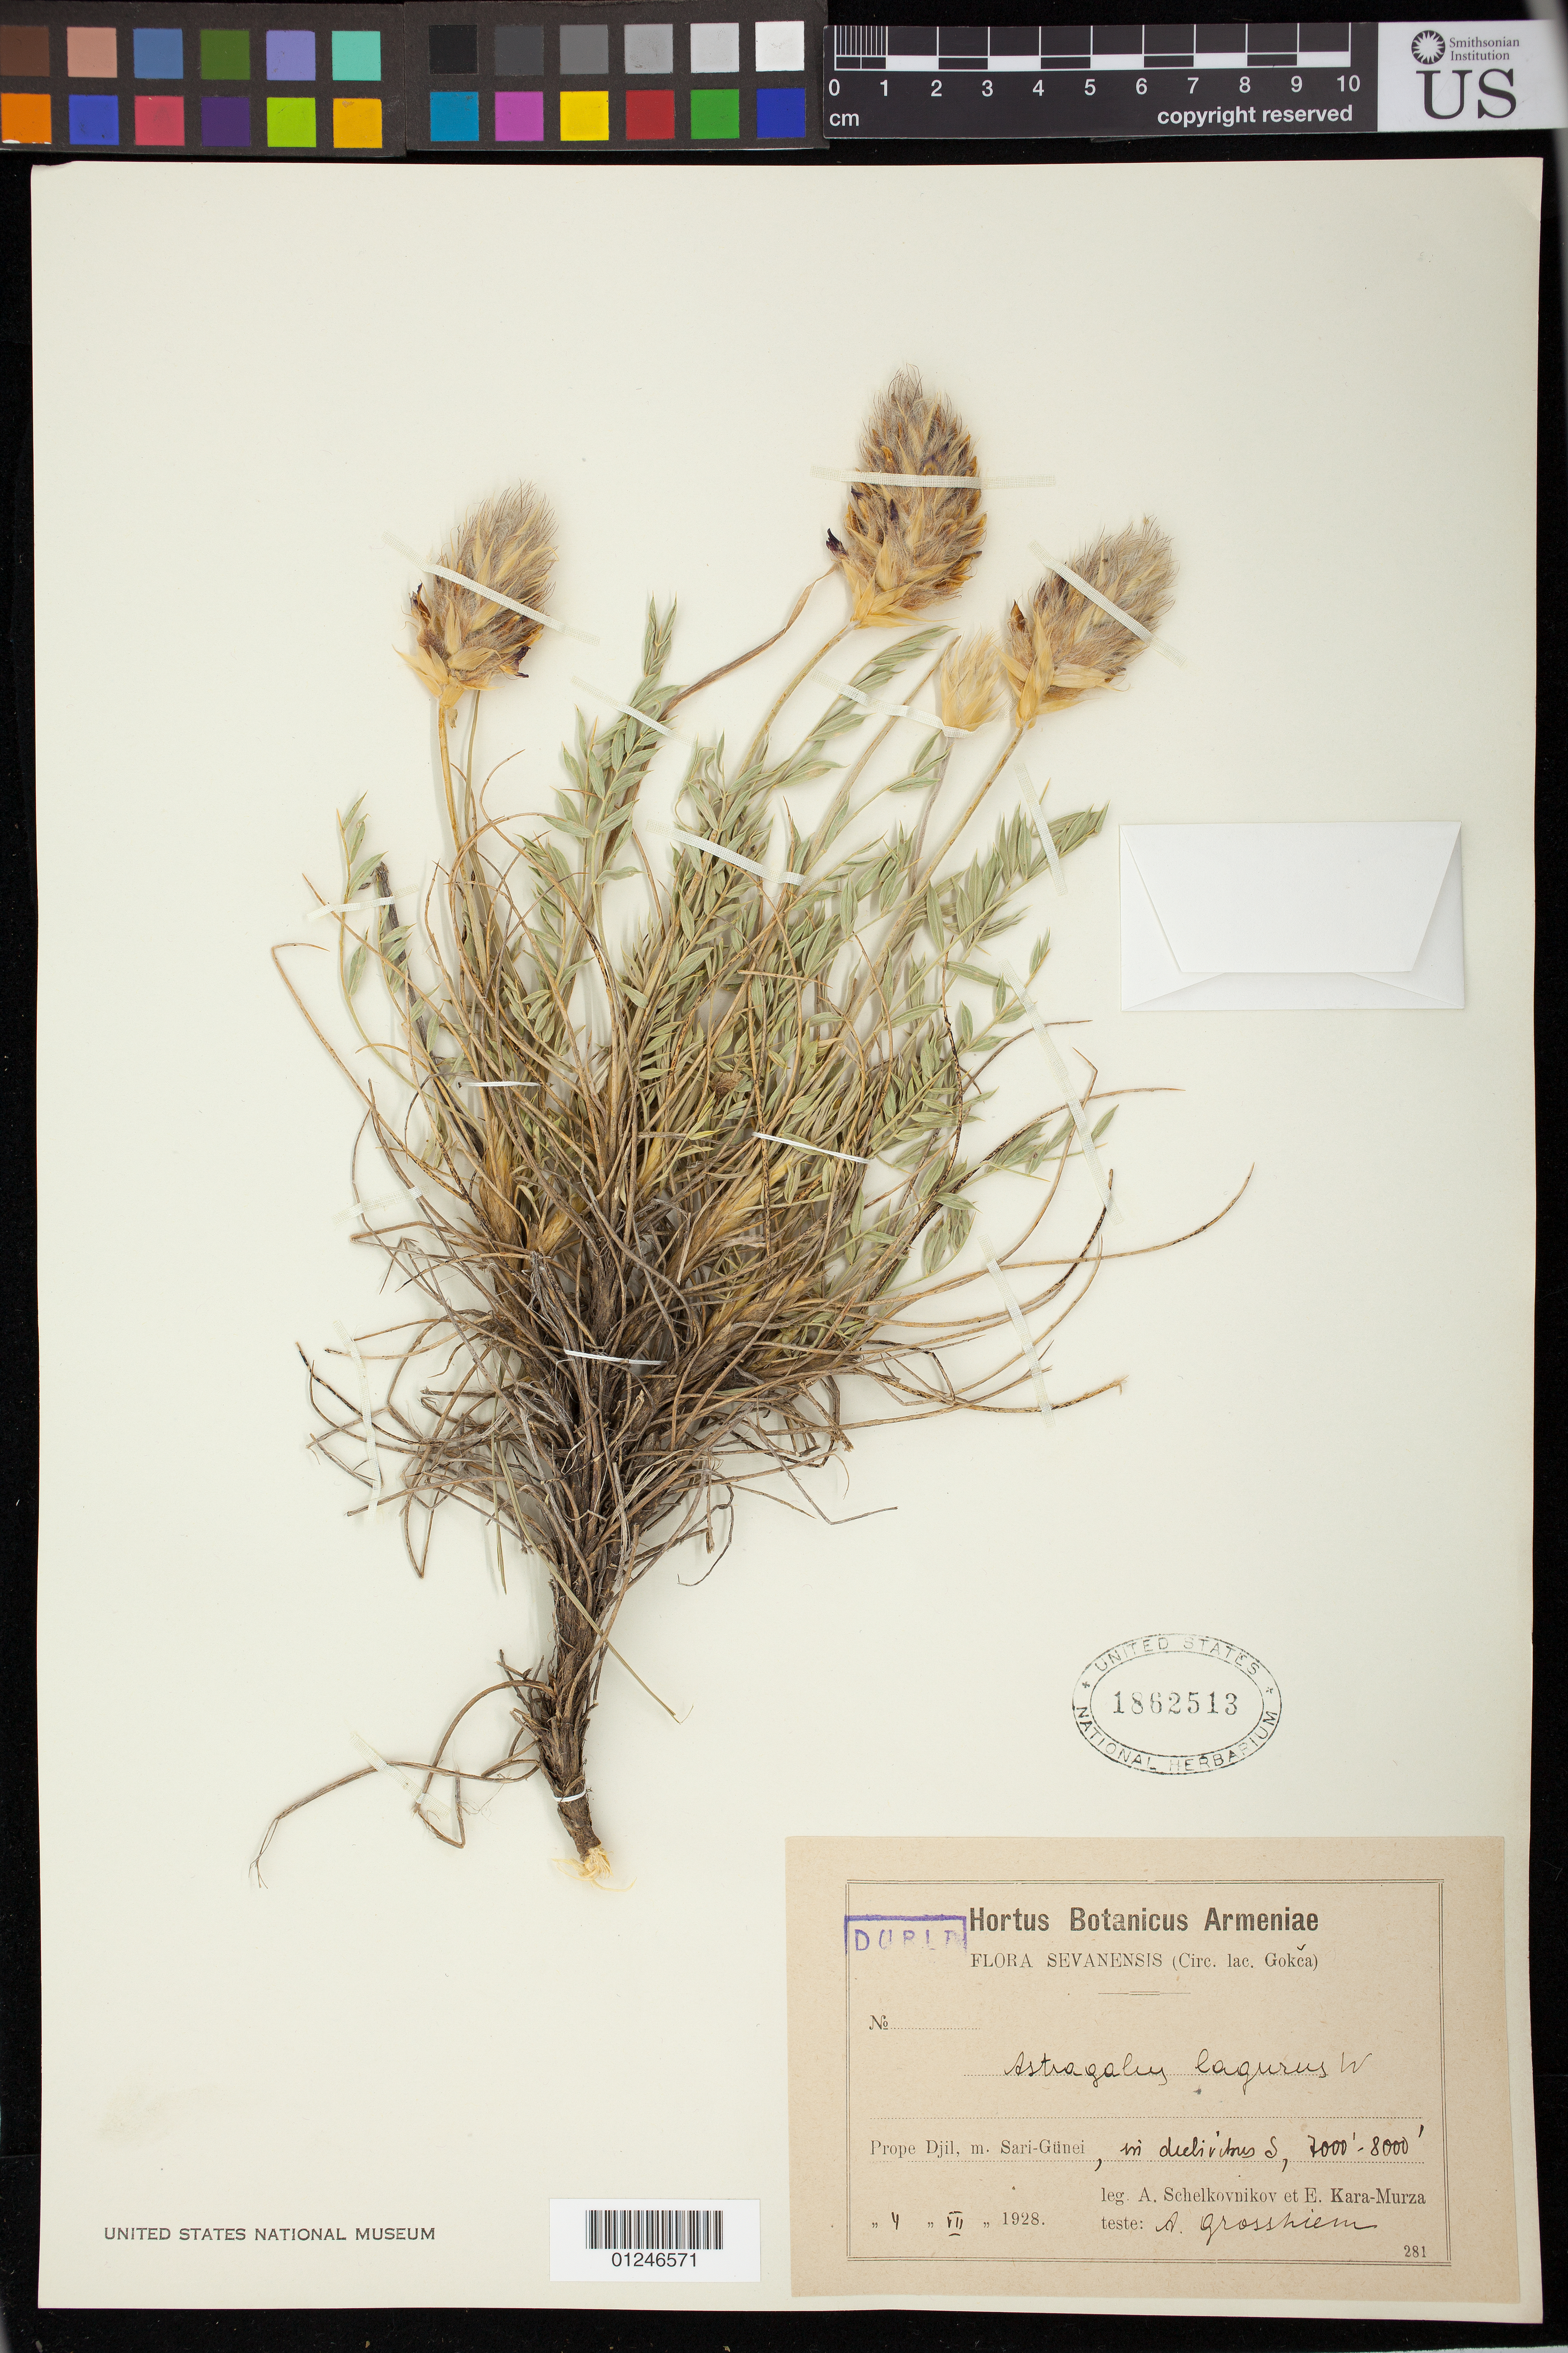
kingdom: Plantae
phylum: Tracheophyta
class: Magnoliopsida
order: Fabales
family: Fabaceae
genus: Astragalus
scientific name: Astragalus lagurus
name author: Willd.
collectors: A. B. Schelkovnikov & E. Kara-Murza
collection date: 1928-07-04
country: Armenia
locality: Prope Djil, m. Sari-Gunei,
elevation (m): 7000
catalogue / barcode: US 1862513